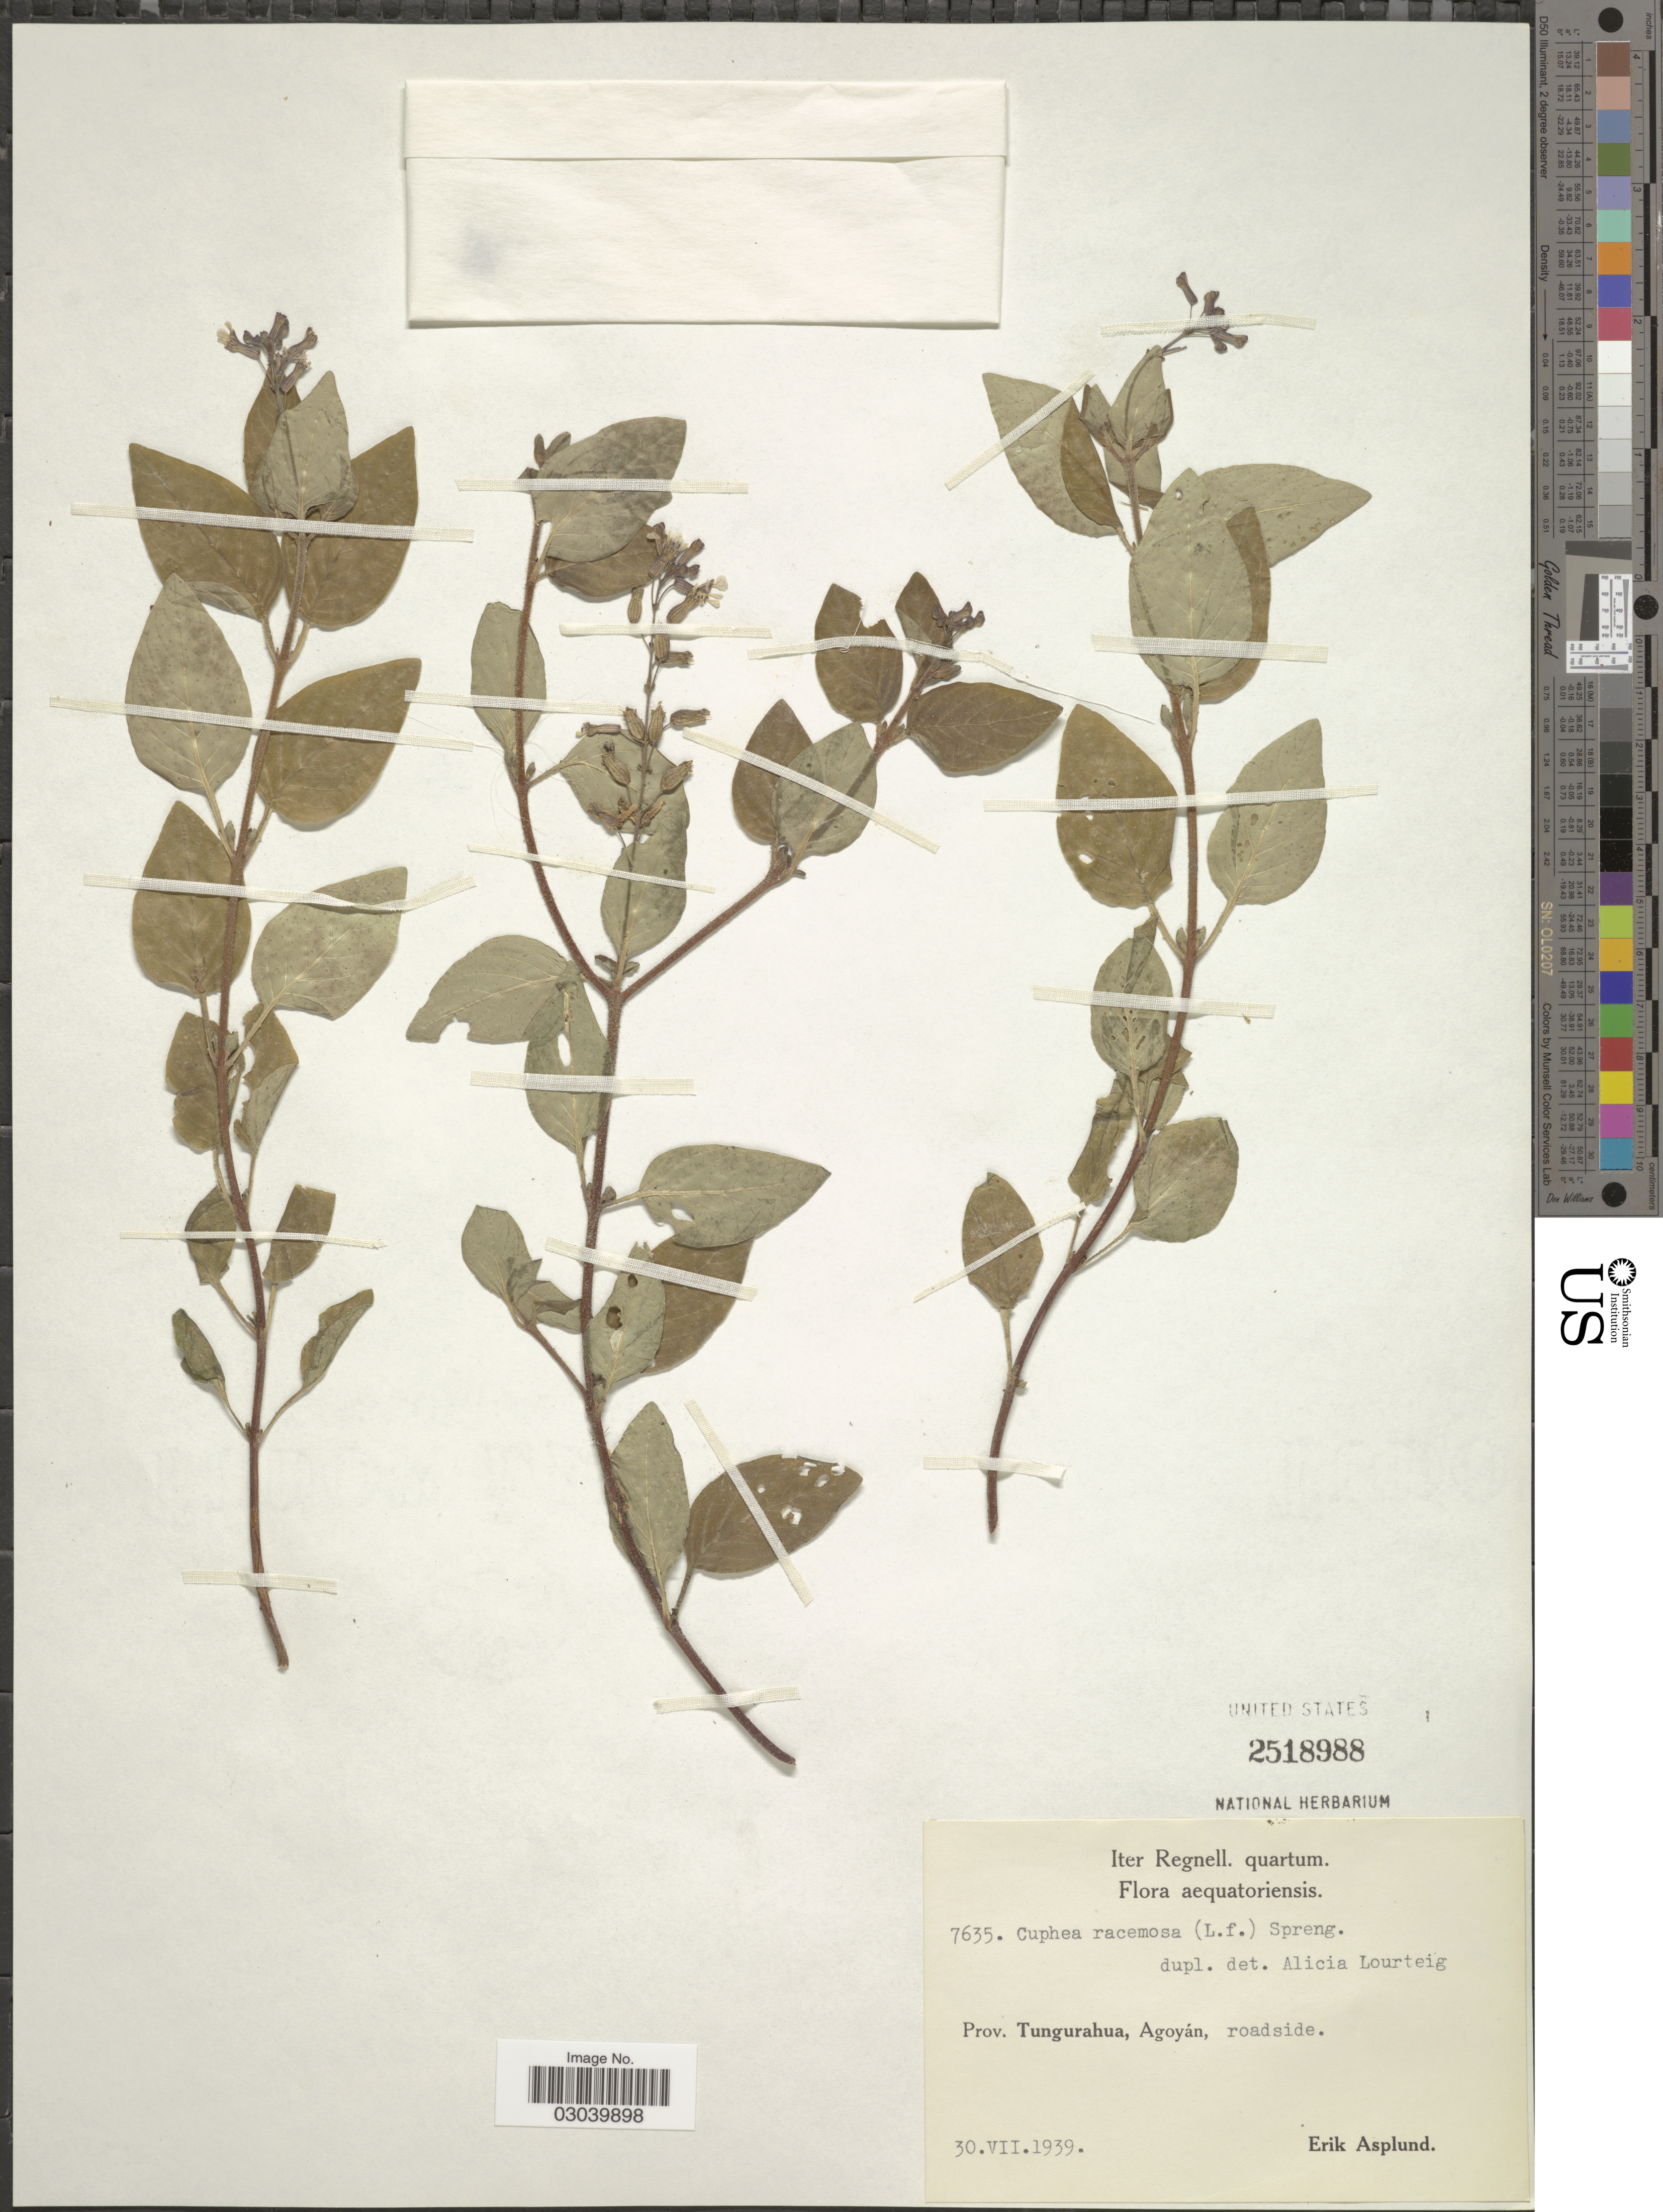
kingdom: Plantae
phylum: Tracheophyta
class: Magnoliopsida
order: Myrtales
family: Lythraceae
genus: Cuphea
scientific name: Cuphea racemosa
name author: (L. f.) Spreng.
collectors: E. Asplund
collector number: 7635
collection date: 1939-07-30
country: Ecuador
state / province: Tungurahua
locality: Agoyán, roadside.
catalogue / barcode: US 2518988